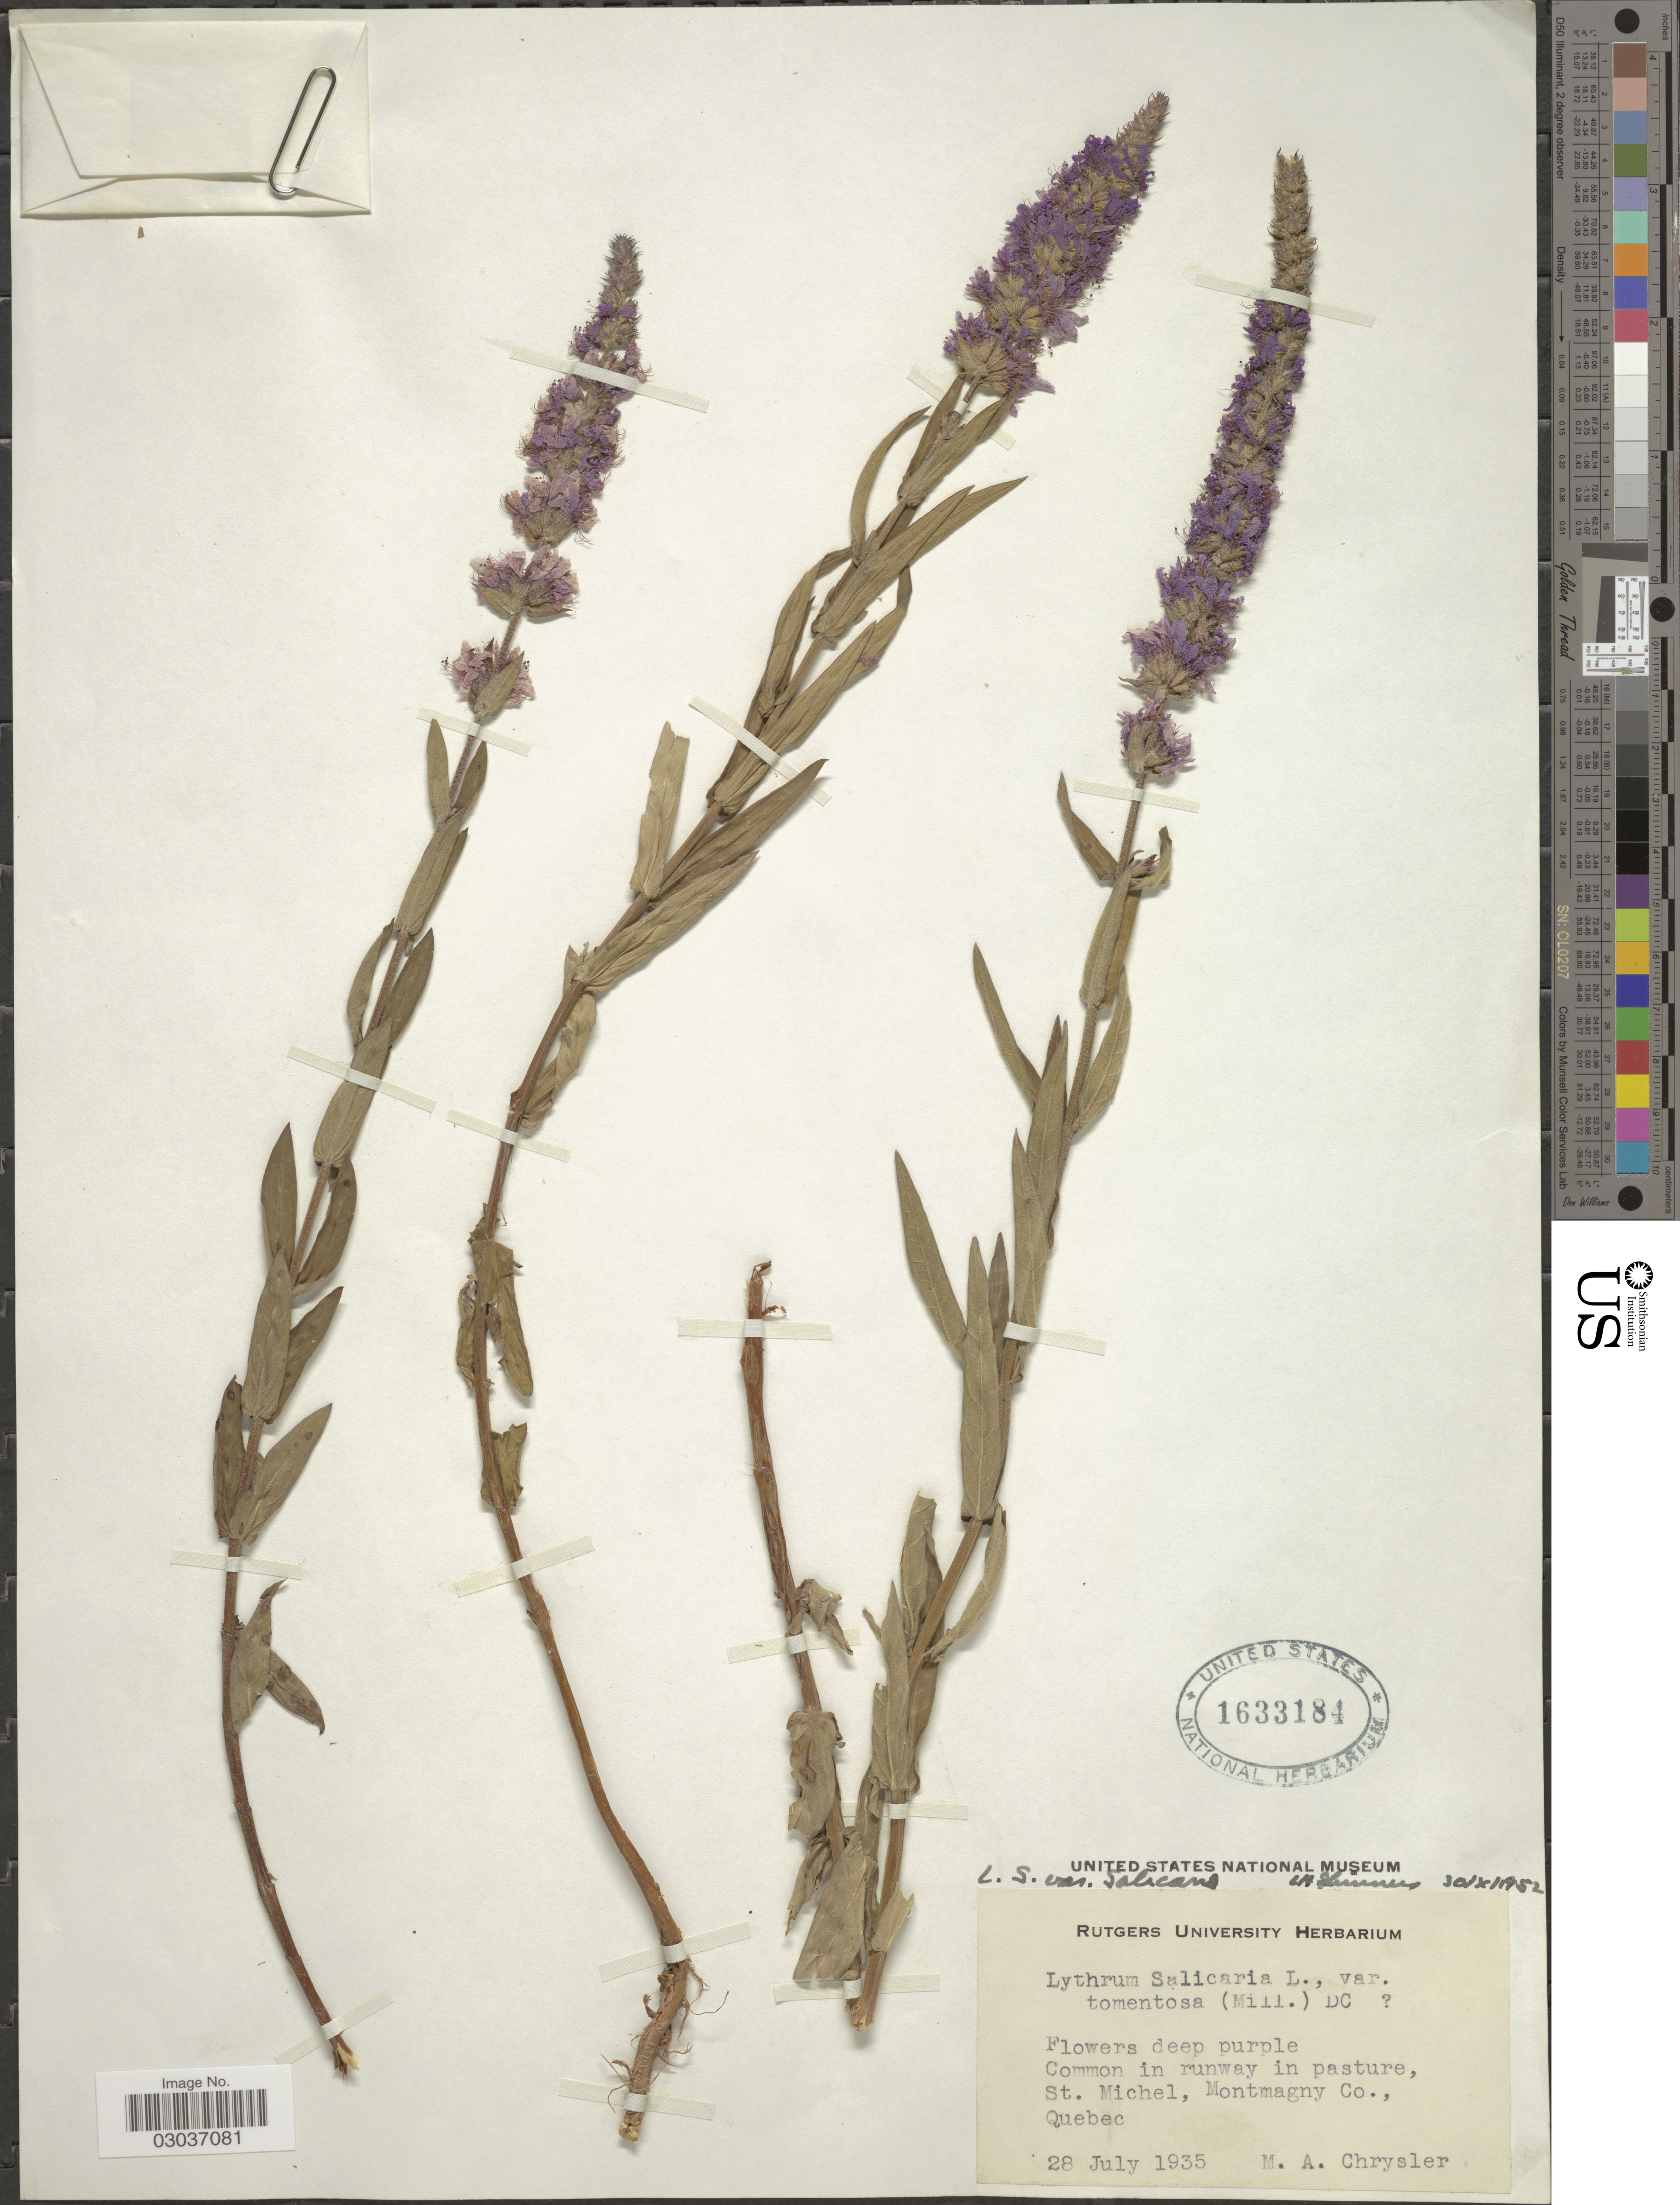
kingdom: Plantae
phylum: Tracheophyta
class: Magnoliopsida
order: Myrtales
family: Lythraceae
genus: Lythrum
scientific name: Lythrum salicaria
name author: L.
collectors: M. Chrysler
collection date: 1935-07-28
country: Canada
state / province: Quebec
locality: Common in runway in pasture, St. Michel, Montmagny Co., Quebec.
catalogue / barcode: US 1633184